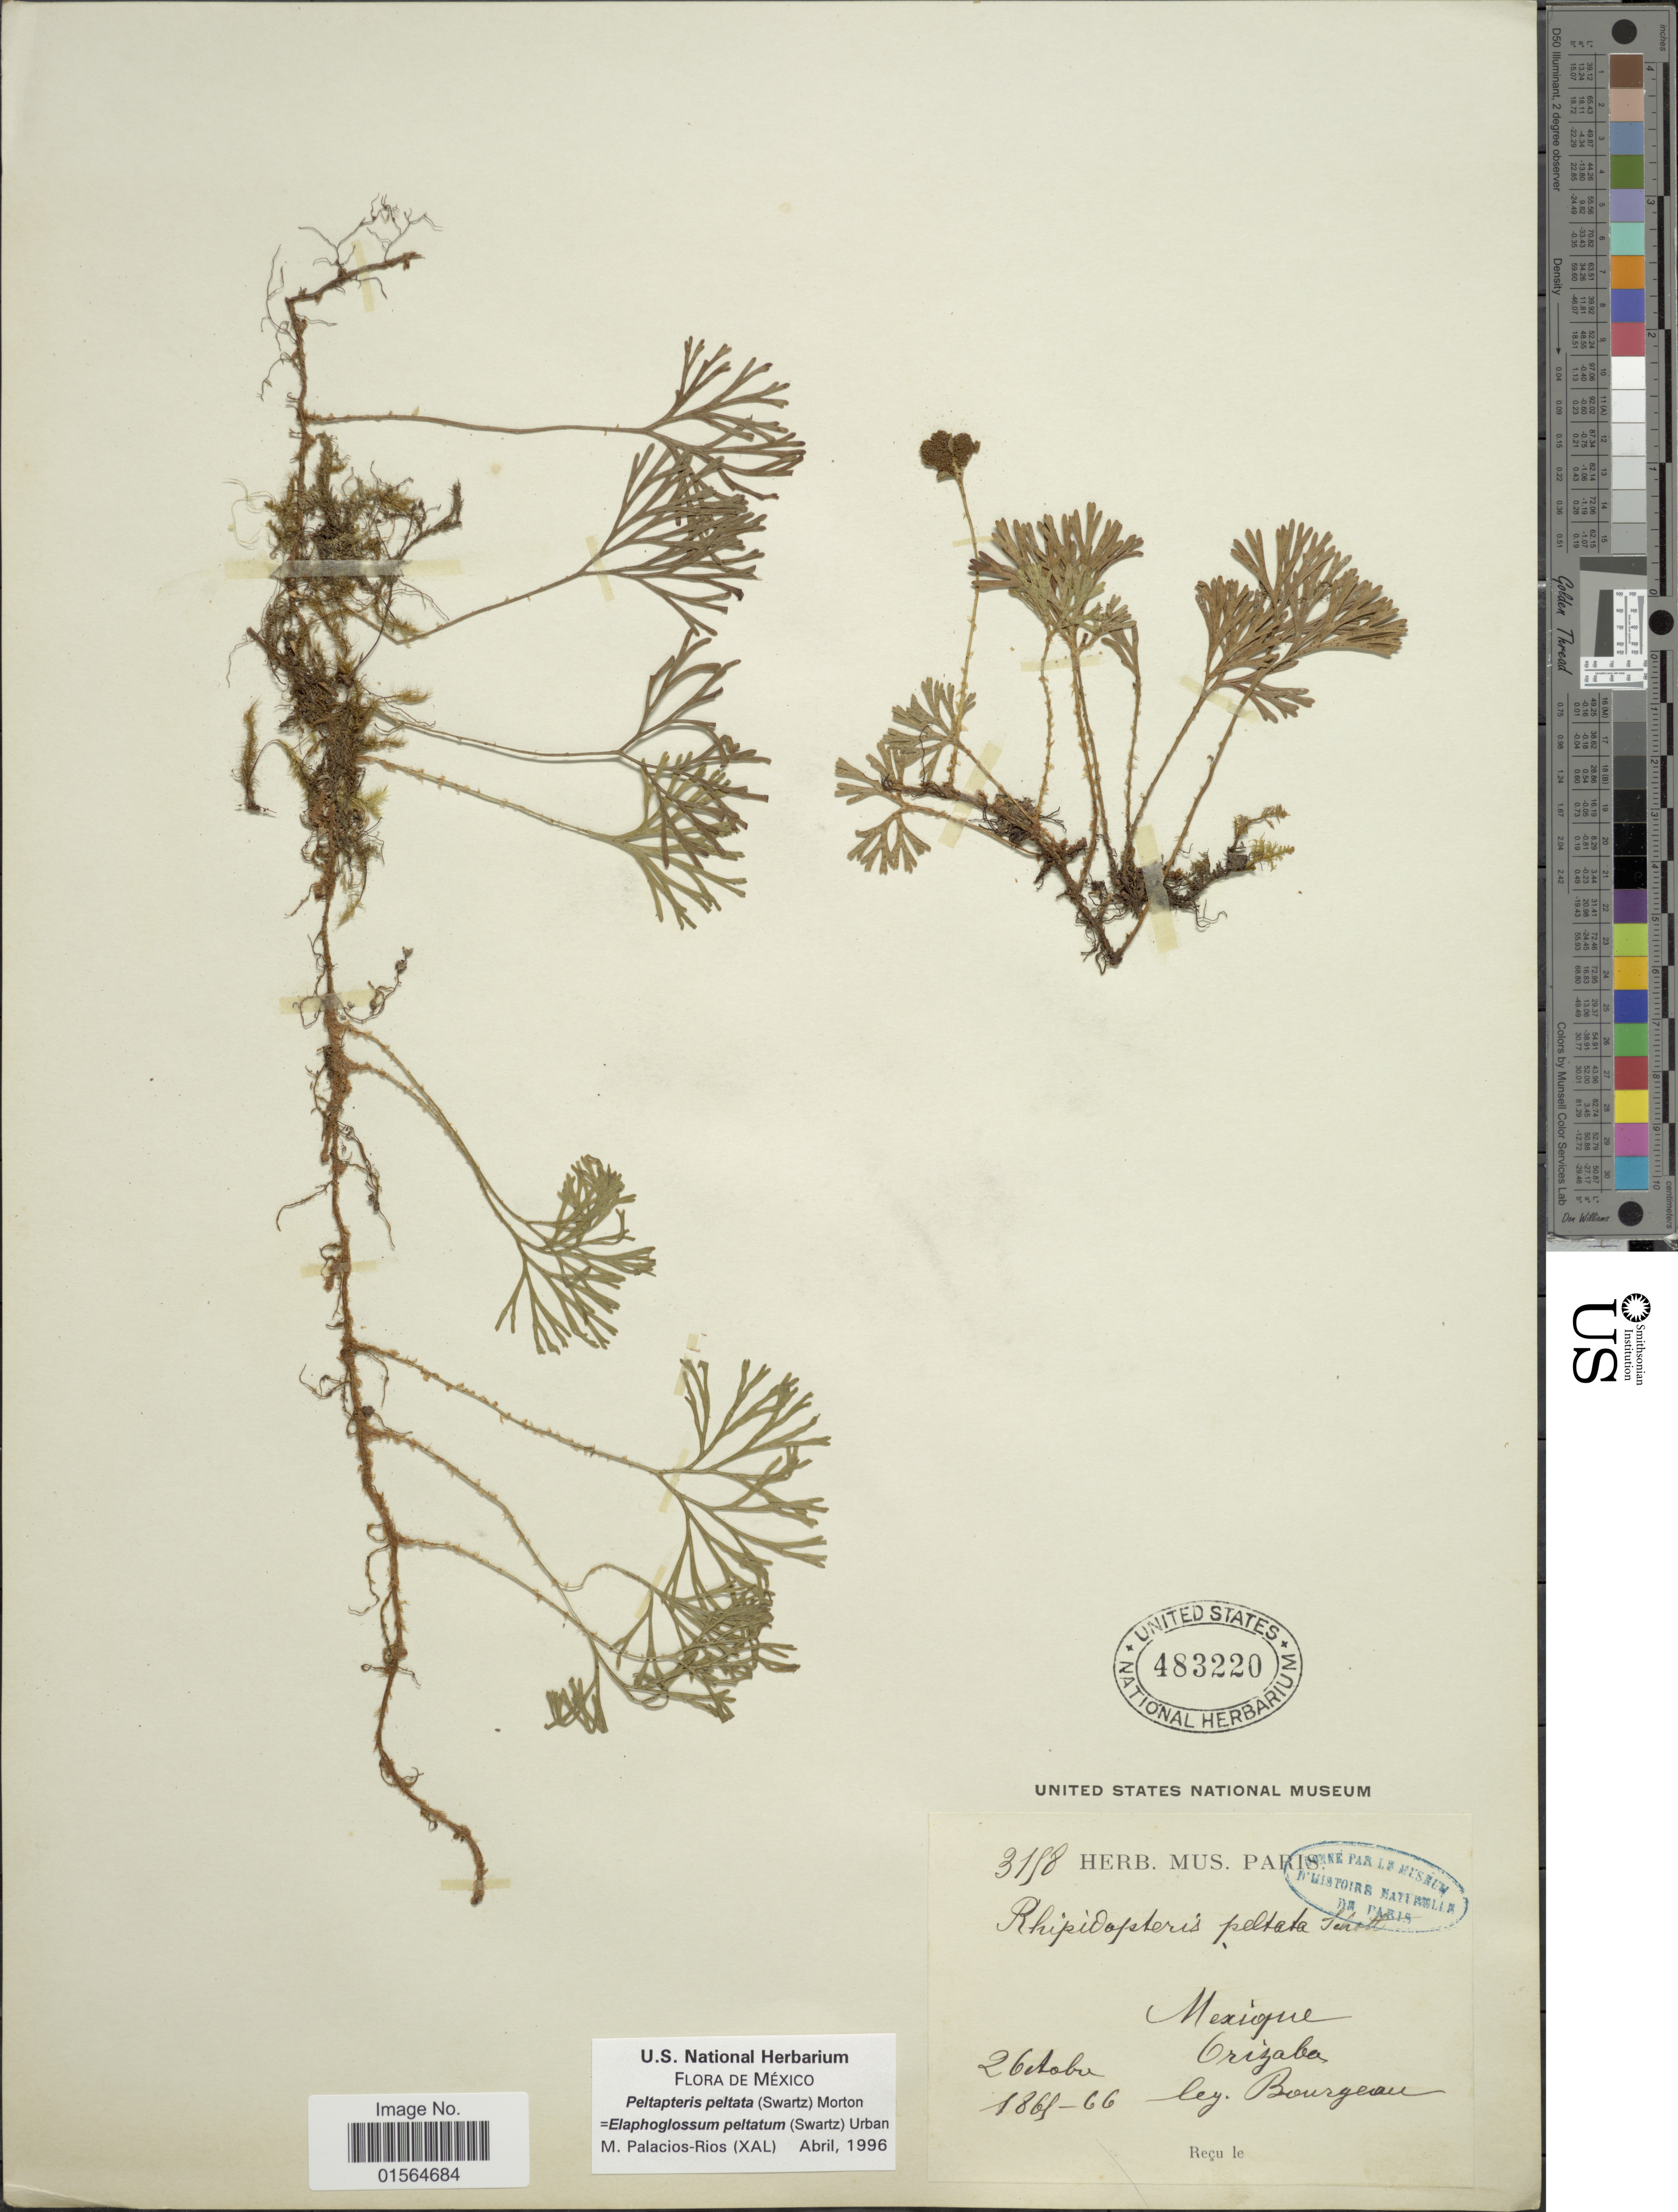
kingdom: Plantae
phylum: Tracheophyta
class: Polypodiopsida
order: Polypodiales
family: Dryopteridaceae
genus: Elaphoglossum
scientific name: Elaphoglossum peltatum f. peltatum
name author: (Sw.) Urb.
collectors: -. Bourgeau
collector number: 3198*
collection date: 1865-10-26/1866-10-26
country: Mexico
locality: Orizaba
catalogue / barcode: US 483220